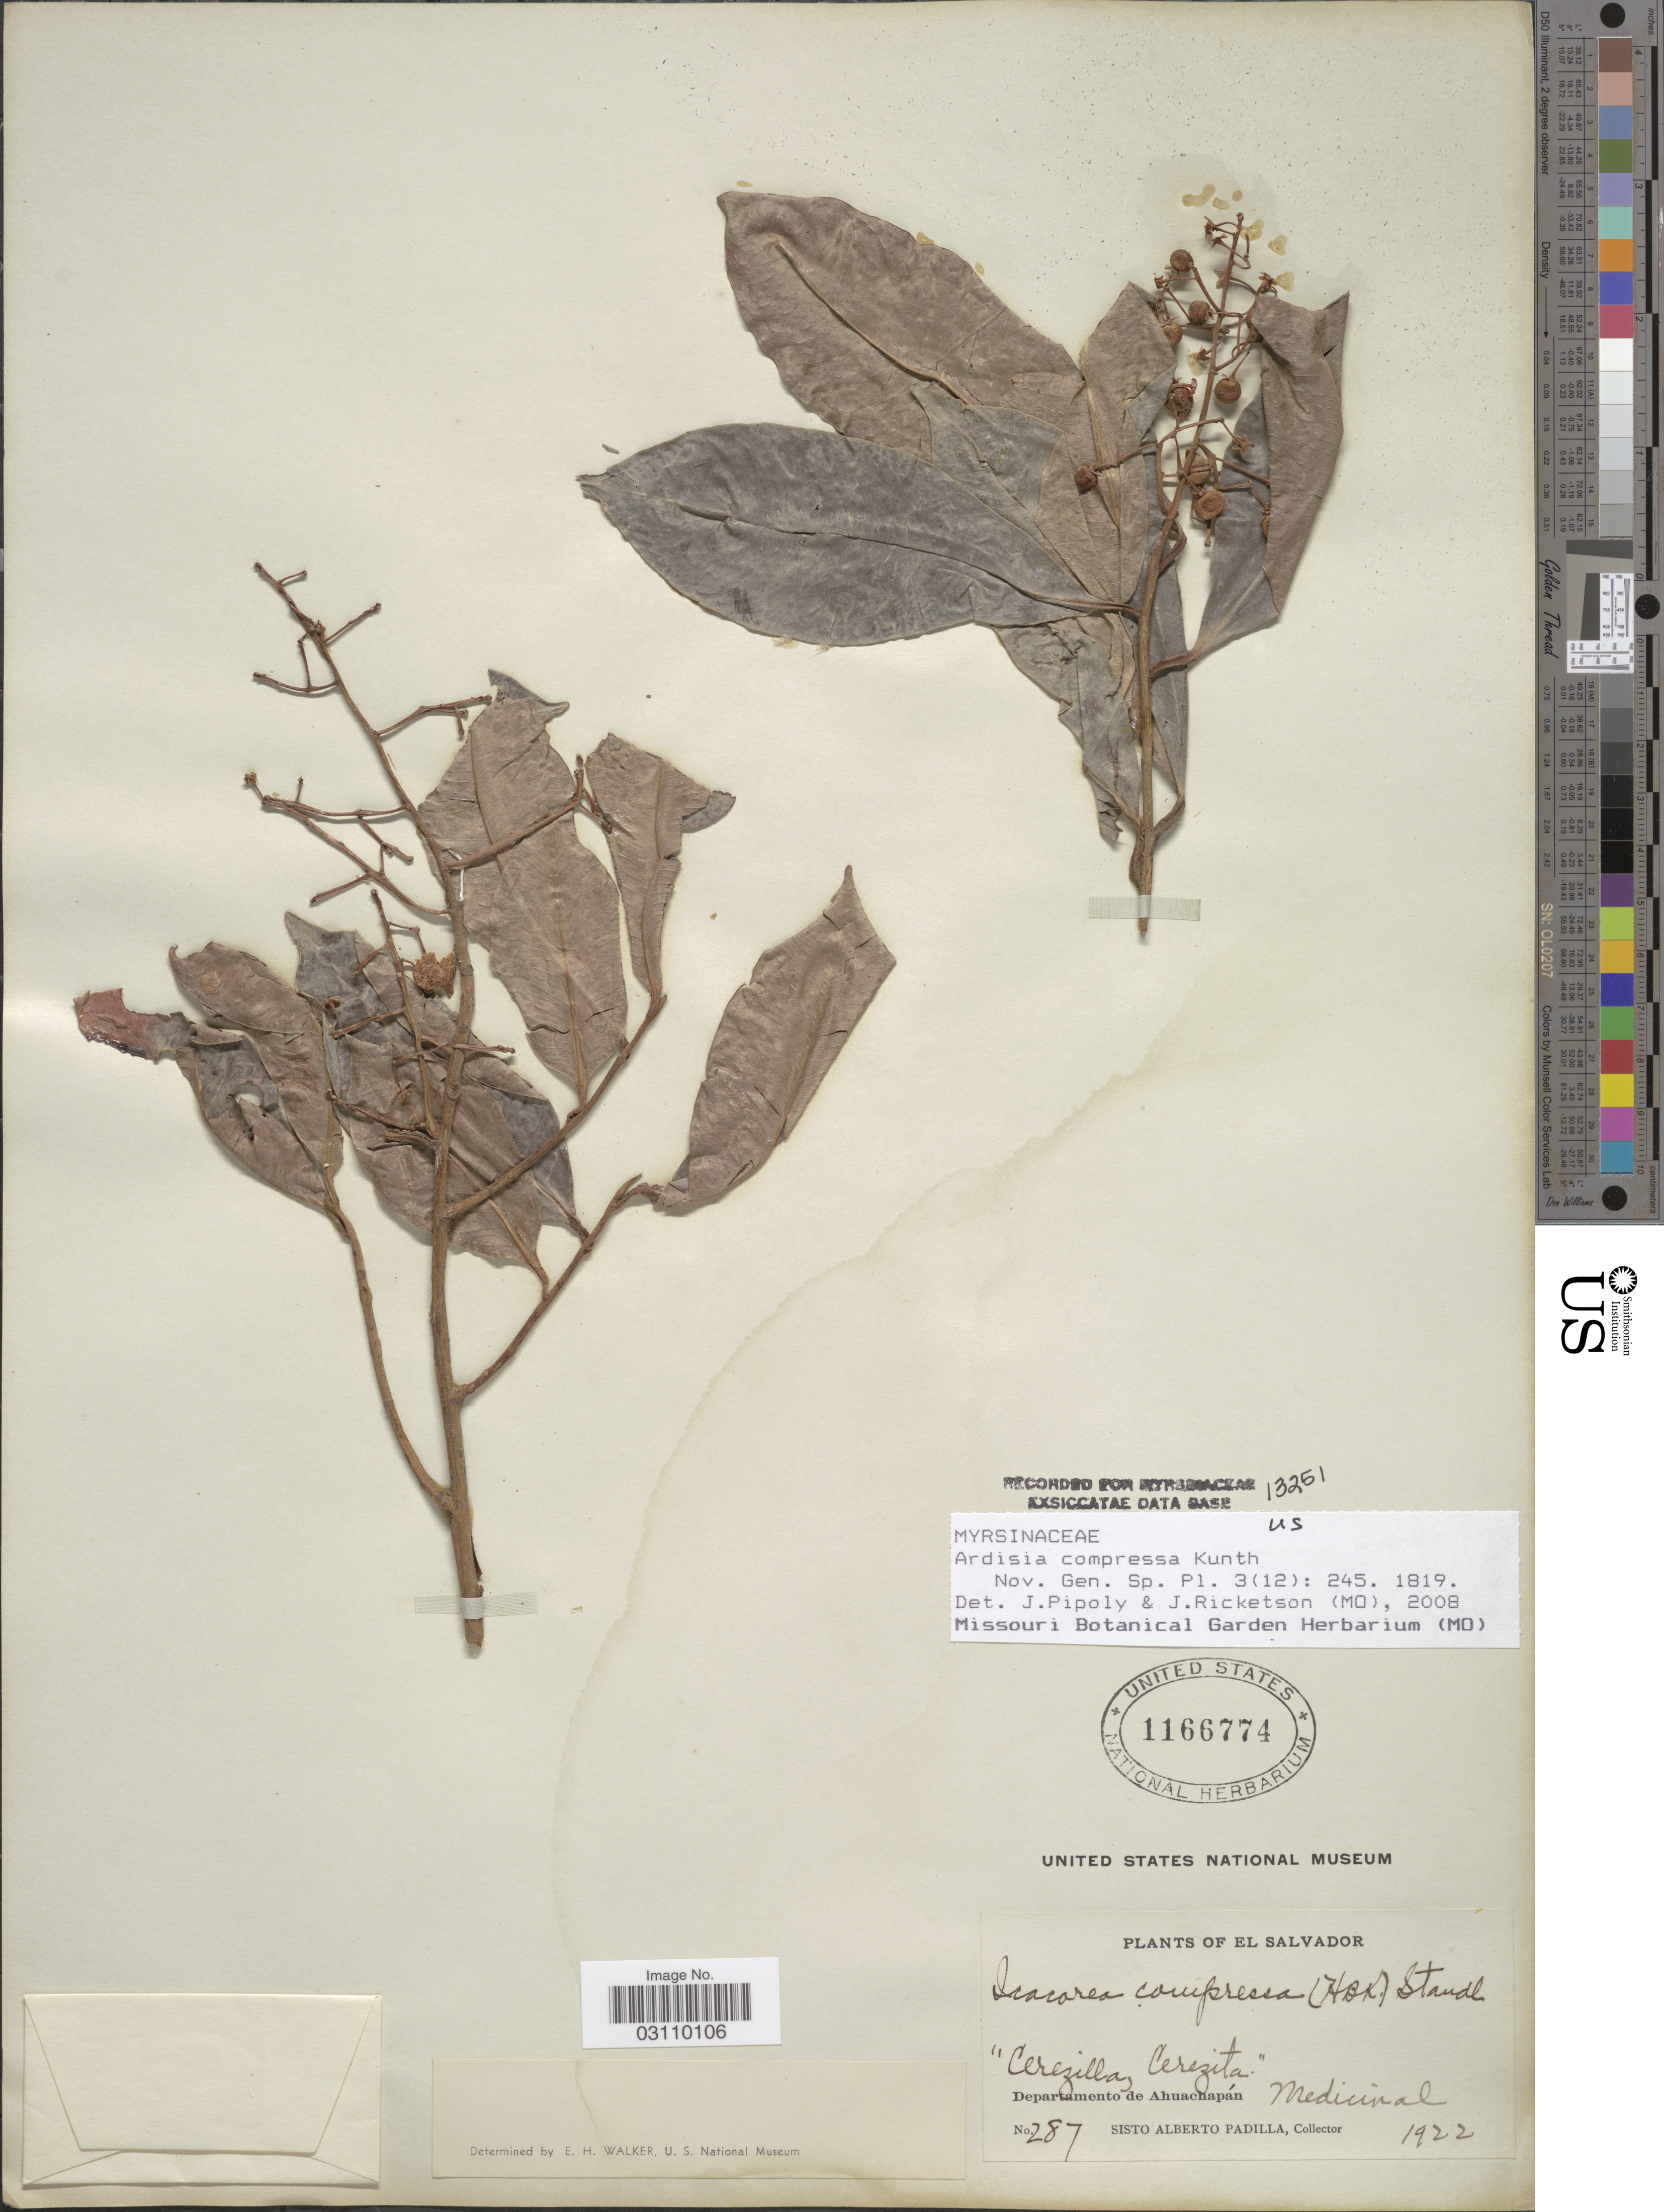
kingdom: Plantae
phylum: Tracheophyta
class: Magnoliopsida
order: Ericales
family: Primulaceae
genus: Ardisia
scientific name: Ardisia compressa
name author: Kunth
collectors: S. A. Padilla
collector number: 287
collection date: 1922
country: El Salvador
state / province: Ahuachapan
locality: Departamento de Ahuachapán.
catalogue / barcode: US 1166774